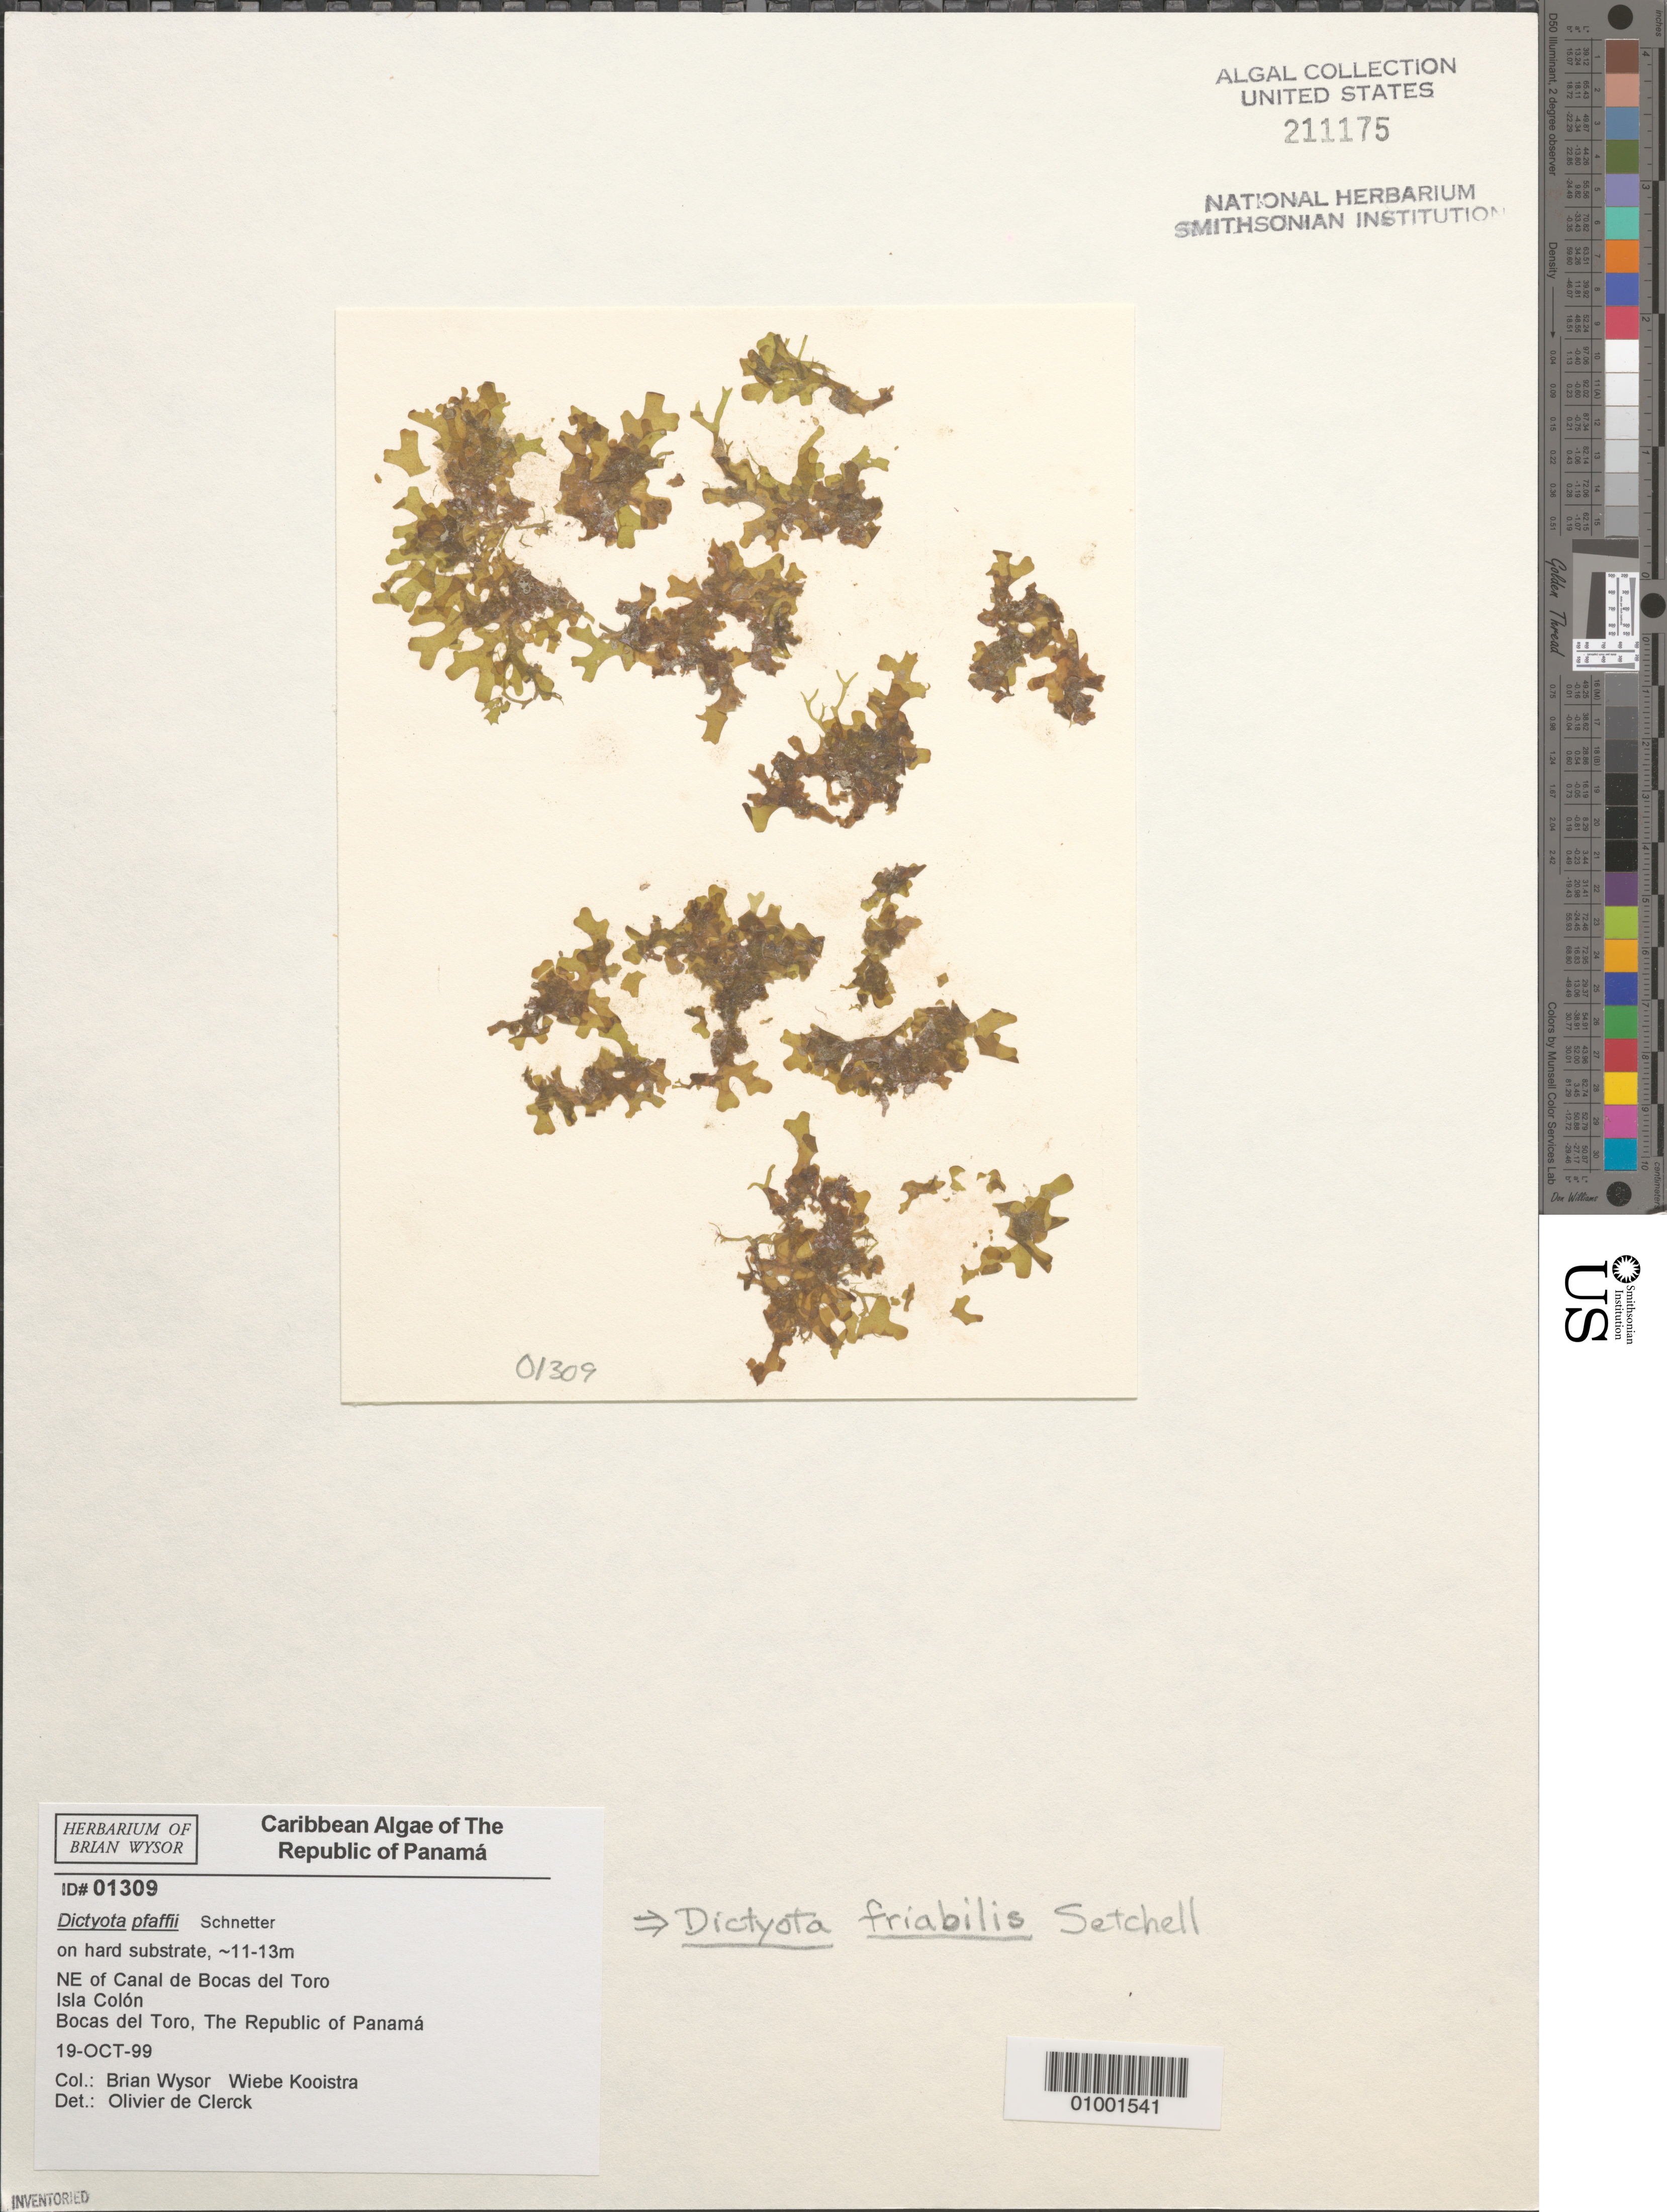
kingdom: Chromista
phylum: Ochrophyta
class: Phaeophyceae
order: Dictyotales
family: Dictyotaceae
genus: Dictyota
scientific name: Dictyota friabilis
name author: Setch.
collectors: B. Wysor & W. Kooistra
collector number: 01309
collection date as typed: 19 Oct 1999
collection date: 1999-10-19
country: Panama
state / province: Bocas del Toro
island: Colón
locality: Northeast of Canal de Bocas del Toro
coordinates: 9 24' 45" N, 82 12' 30" W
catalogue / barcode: US 211175